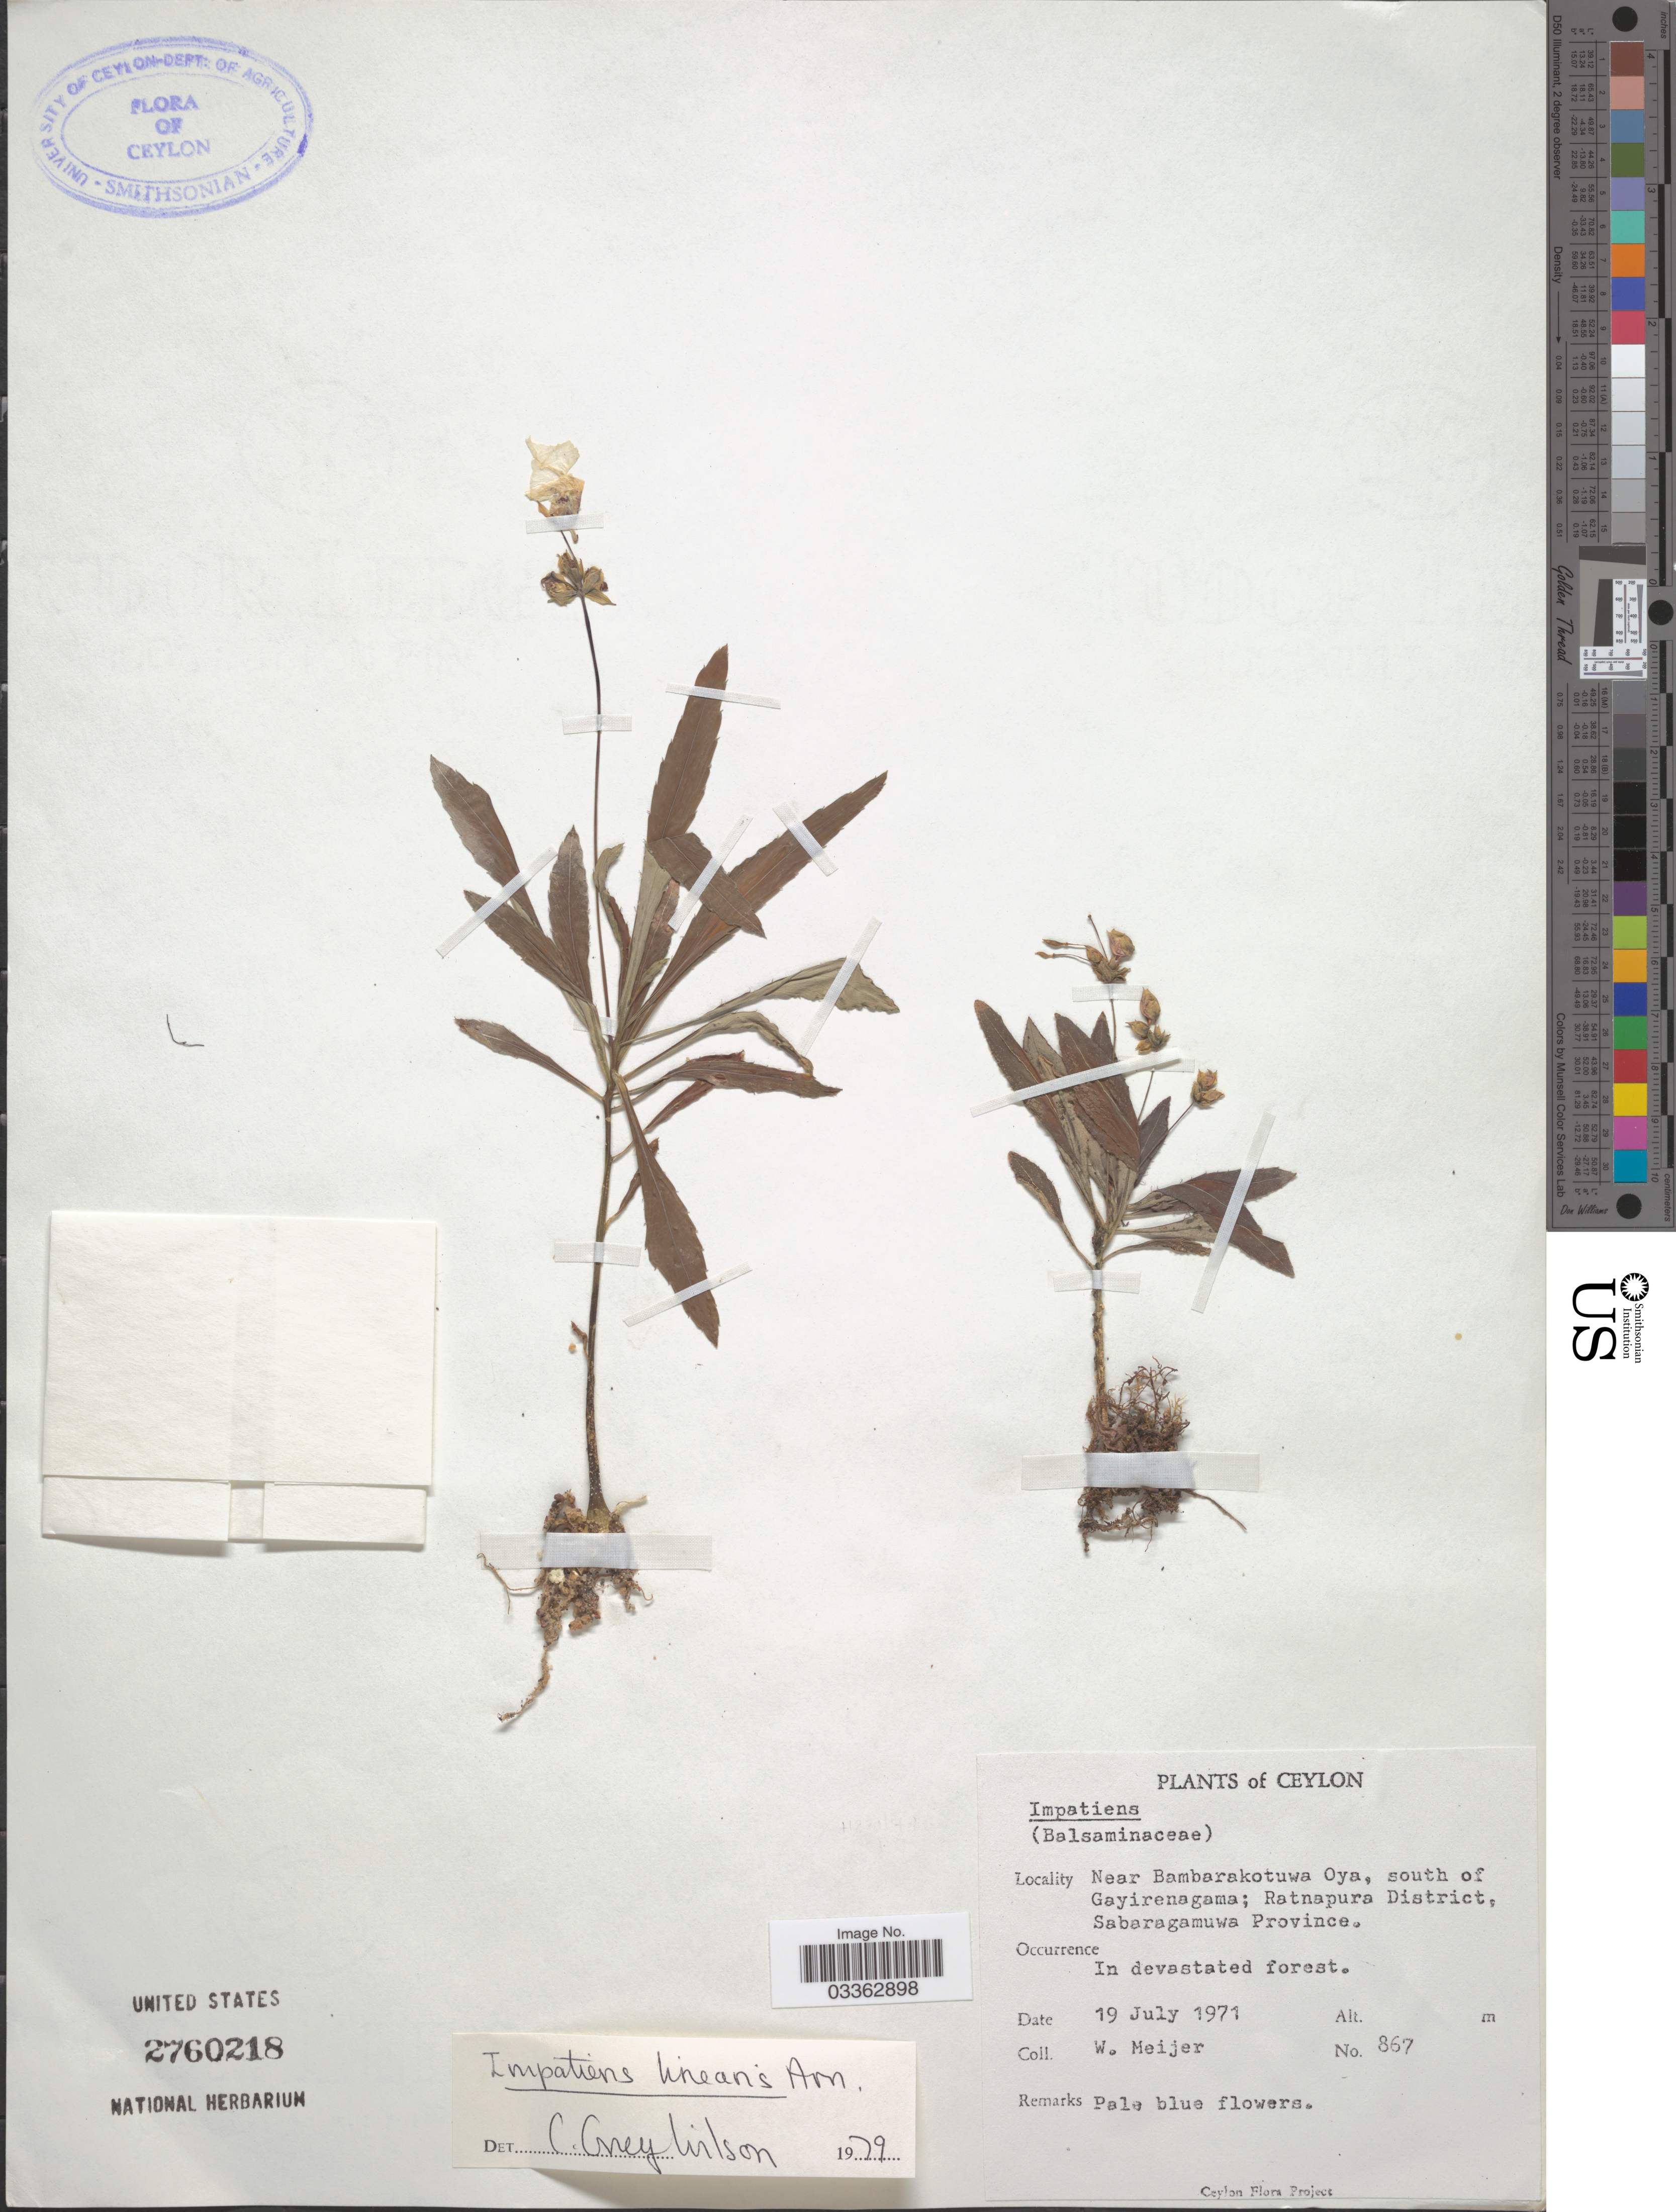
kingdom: Plantae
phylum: Tracheophyta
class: Magnoliopsida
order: Ericales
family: Balsaminaceae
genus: Impatiens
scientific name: Impatiens linearis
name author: Arn.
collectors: W. Meijer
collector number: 867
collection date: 1971-07-19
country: Sri Lanka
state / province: Sabaragamuwa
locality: Ceylon. Near Bambarakotuwa Oya, south of Gayirenagama; Ratnapura District.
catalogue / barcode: US 2760218